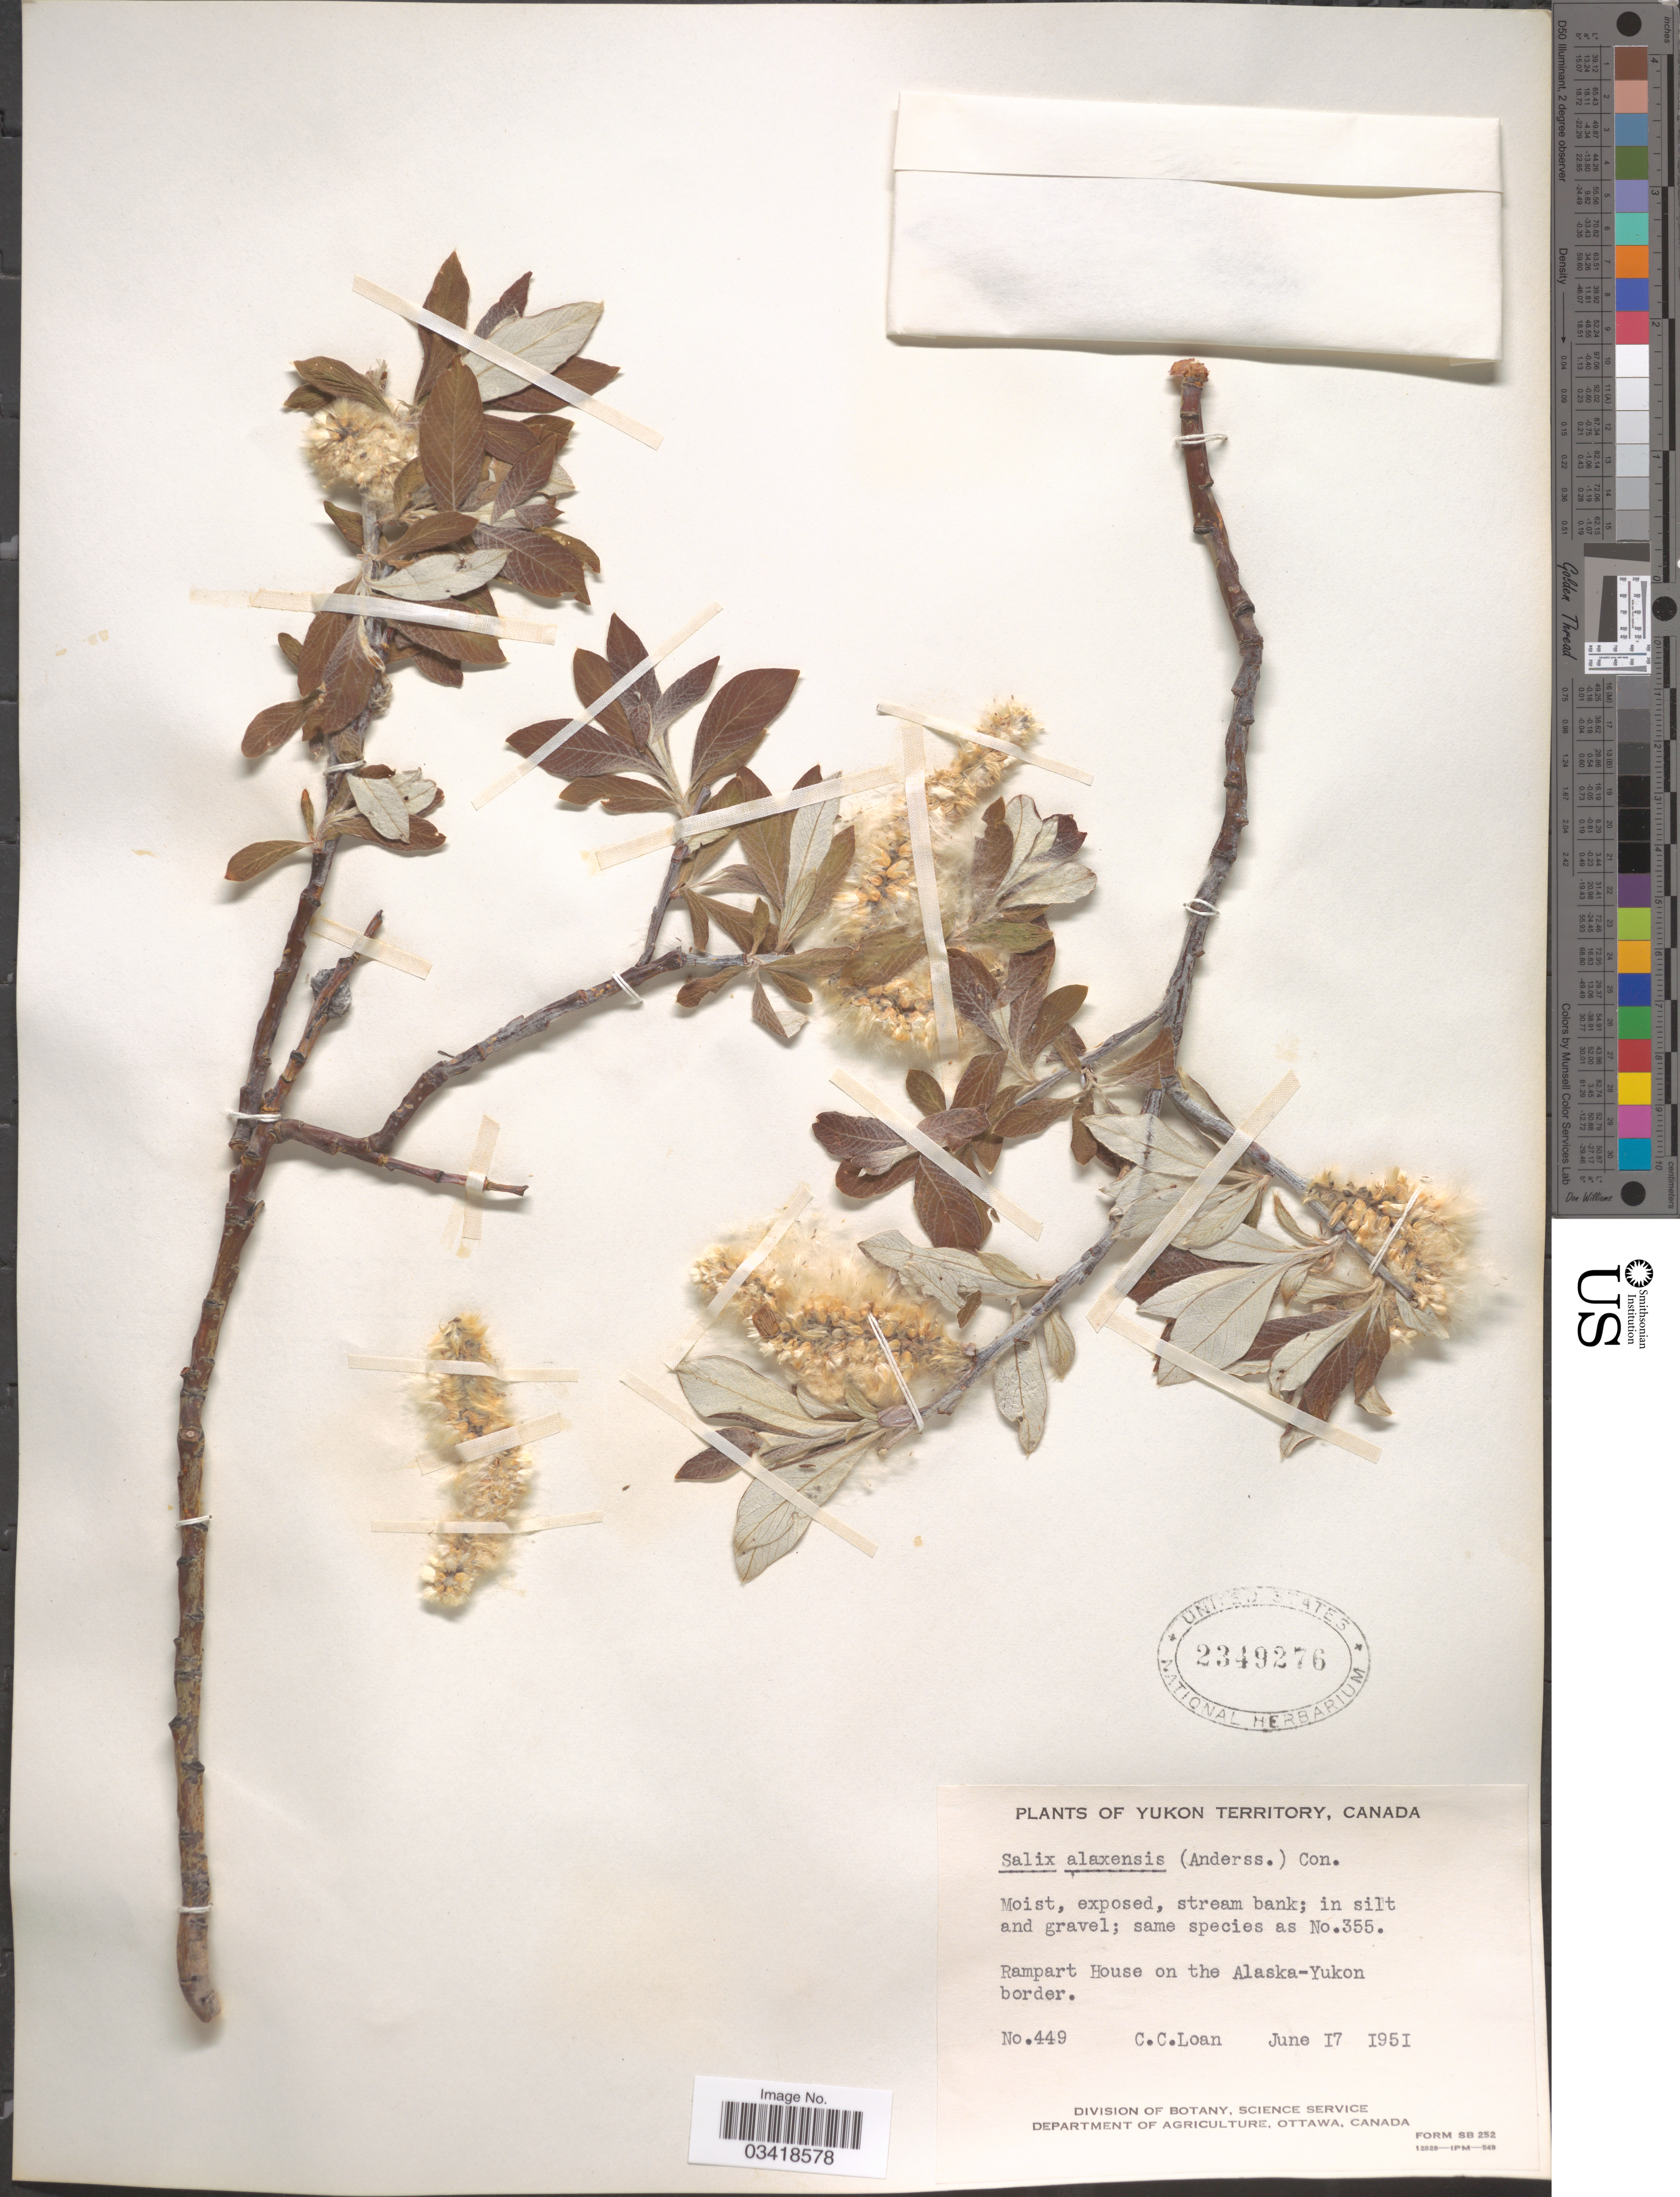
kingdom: Plantae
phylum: Tracheophyta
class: Magnoliopsida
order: Malpighiales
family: Salicaceae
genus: Salix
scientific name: Salix alaxensis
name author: (Andersson) Coville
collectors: C. Loan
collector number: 449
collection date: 1951-06-17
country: Canada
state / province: Yukon Territory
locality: Rampart House on the Alaska-Yukon border.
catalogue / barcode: US 2349276